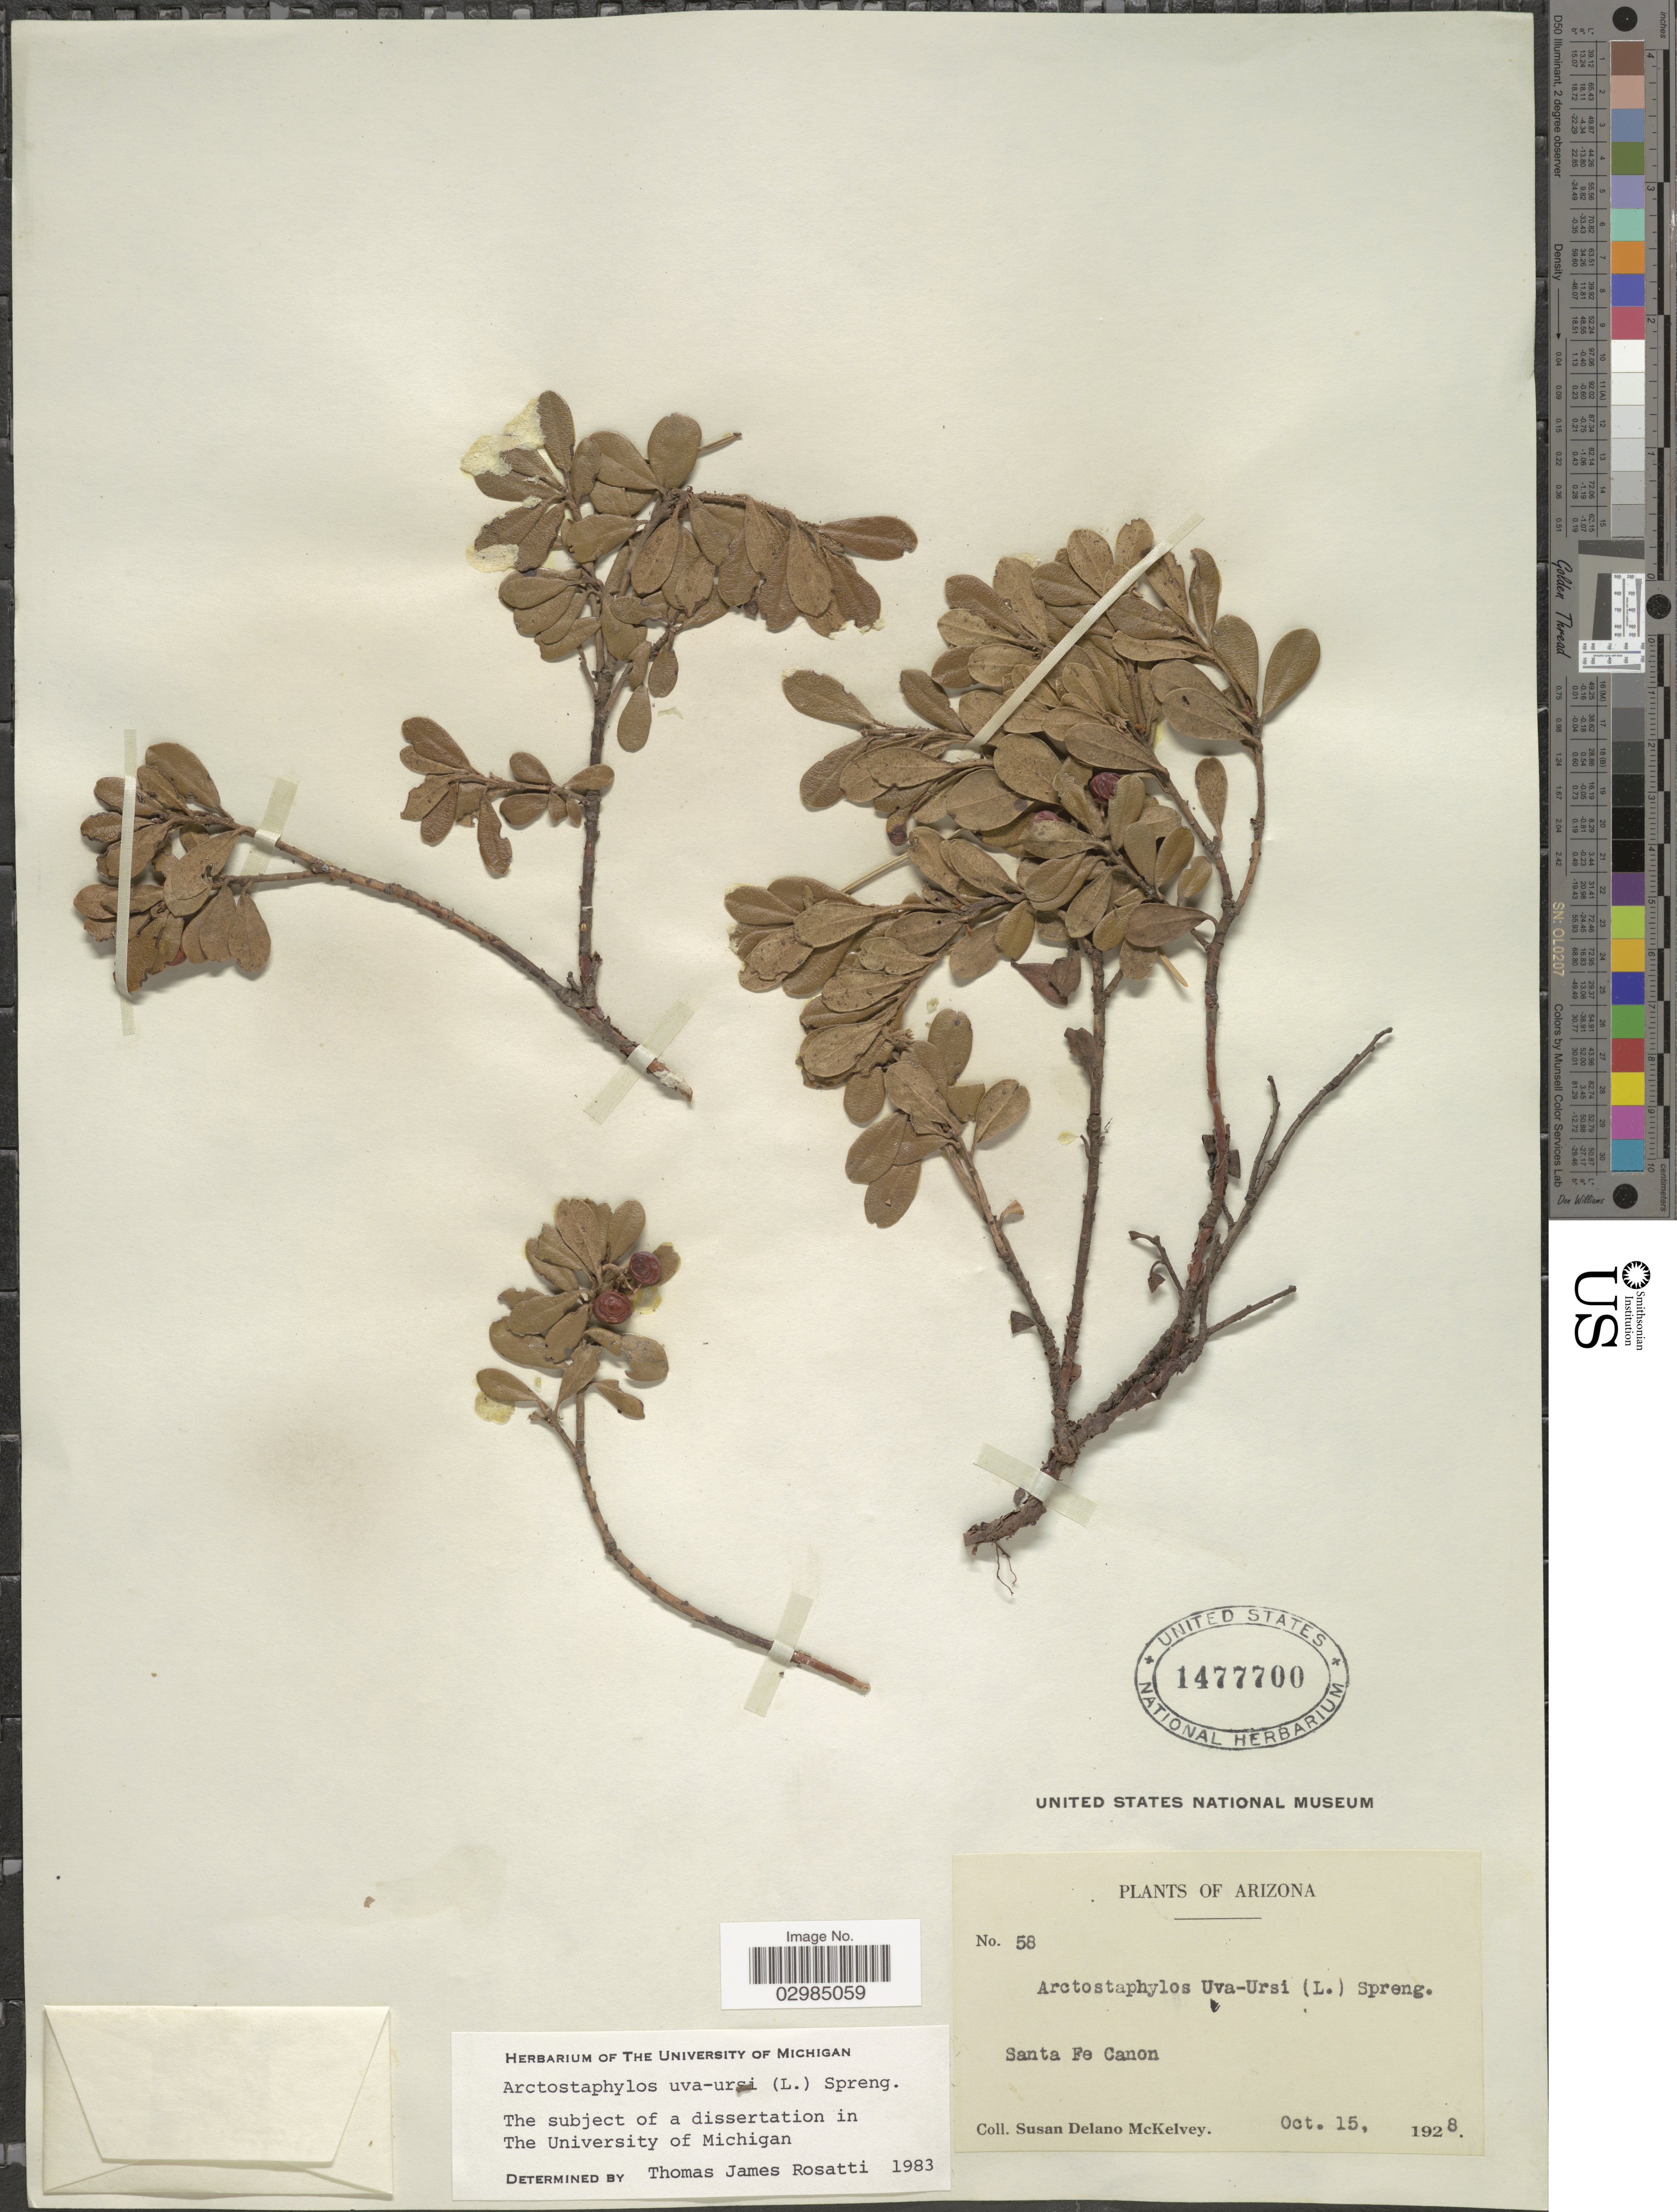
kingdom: Plantae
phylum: Tracheophyta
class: Magnoliopsida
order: Ericales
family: Ericaceae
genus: Arctostaphylos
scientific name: Arctostaphylos uva-ursi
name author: (L.) Spreng.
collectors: S. A. McKelvey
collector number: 58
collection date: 1928-10-15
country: United States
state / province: Arizona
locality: Santa Fe Canon.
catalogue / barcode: US 1477700